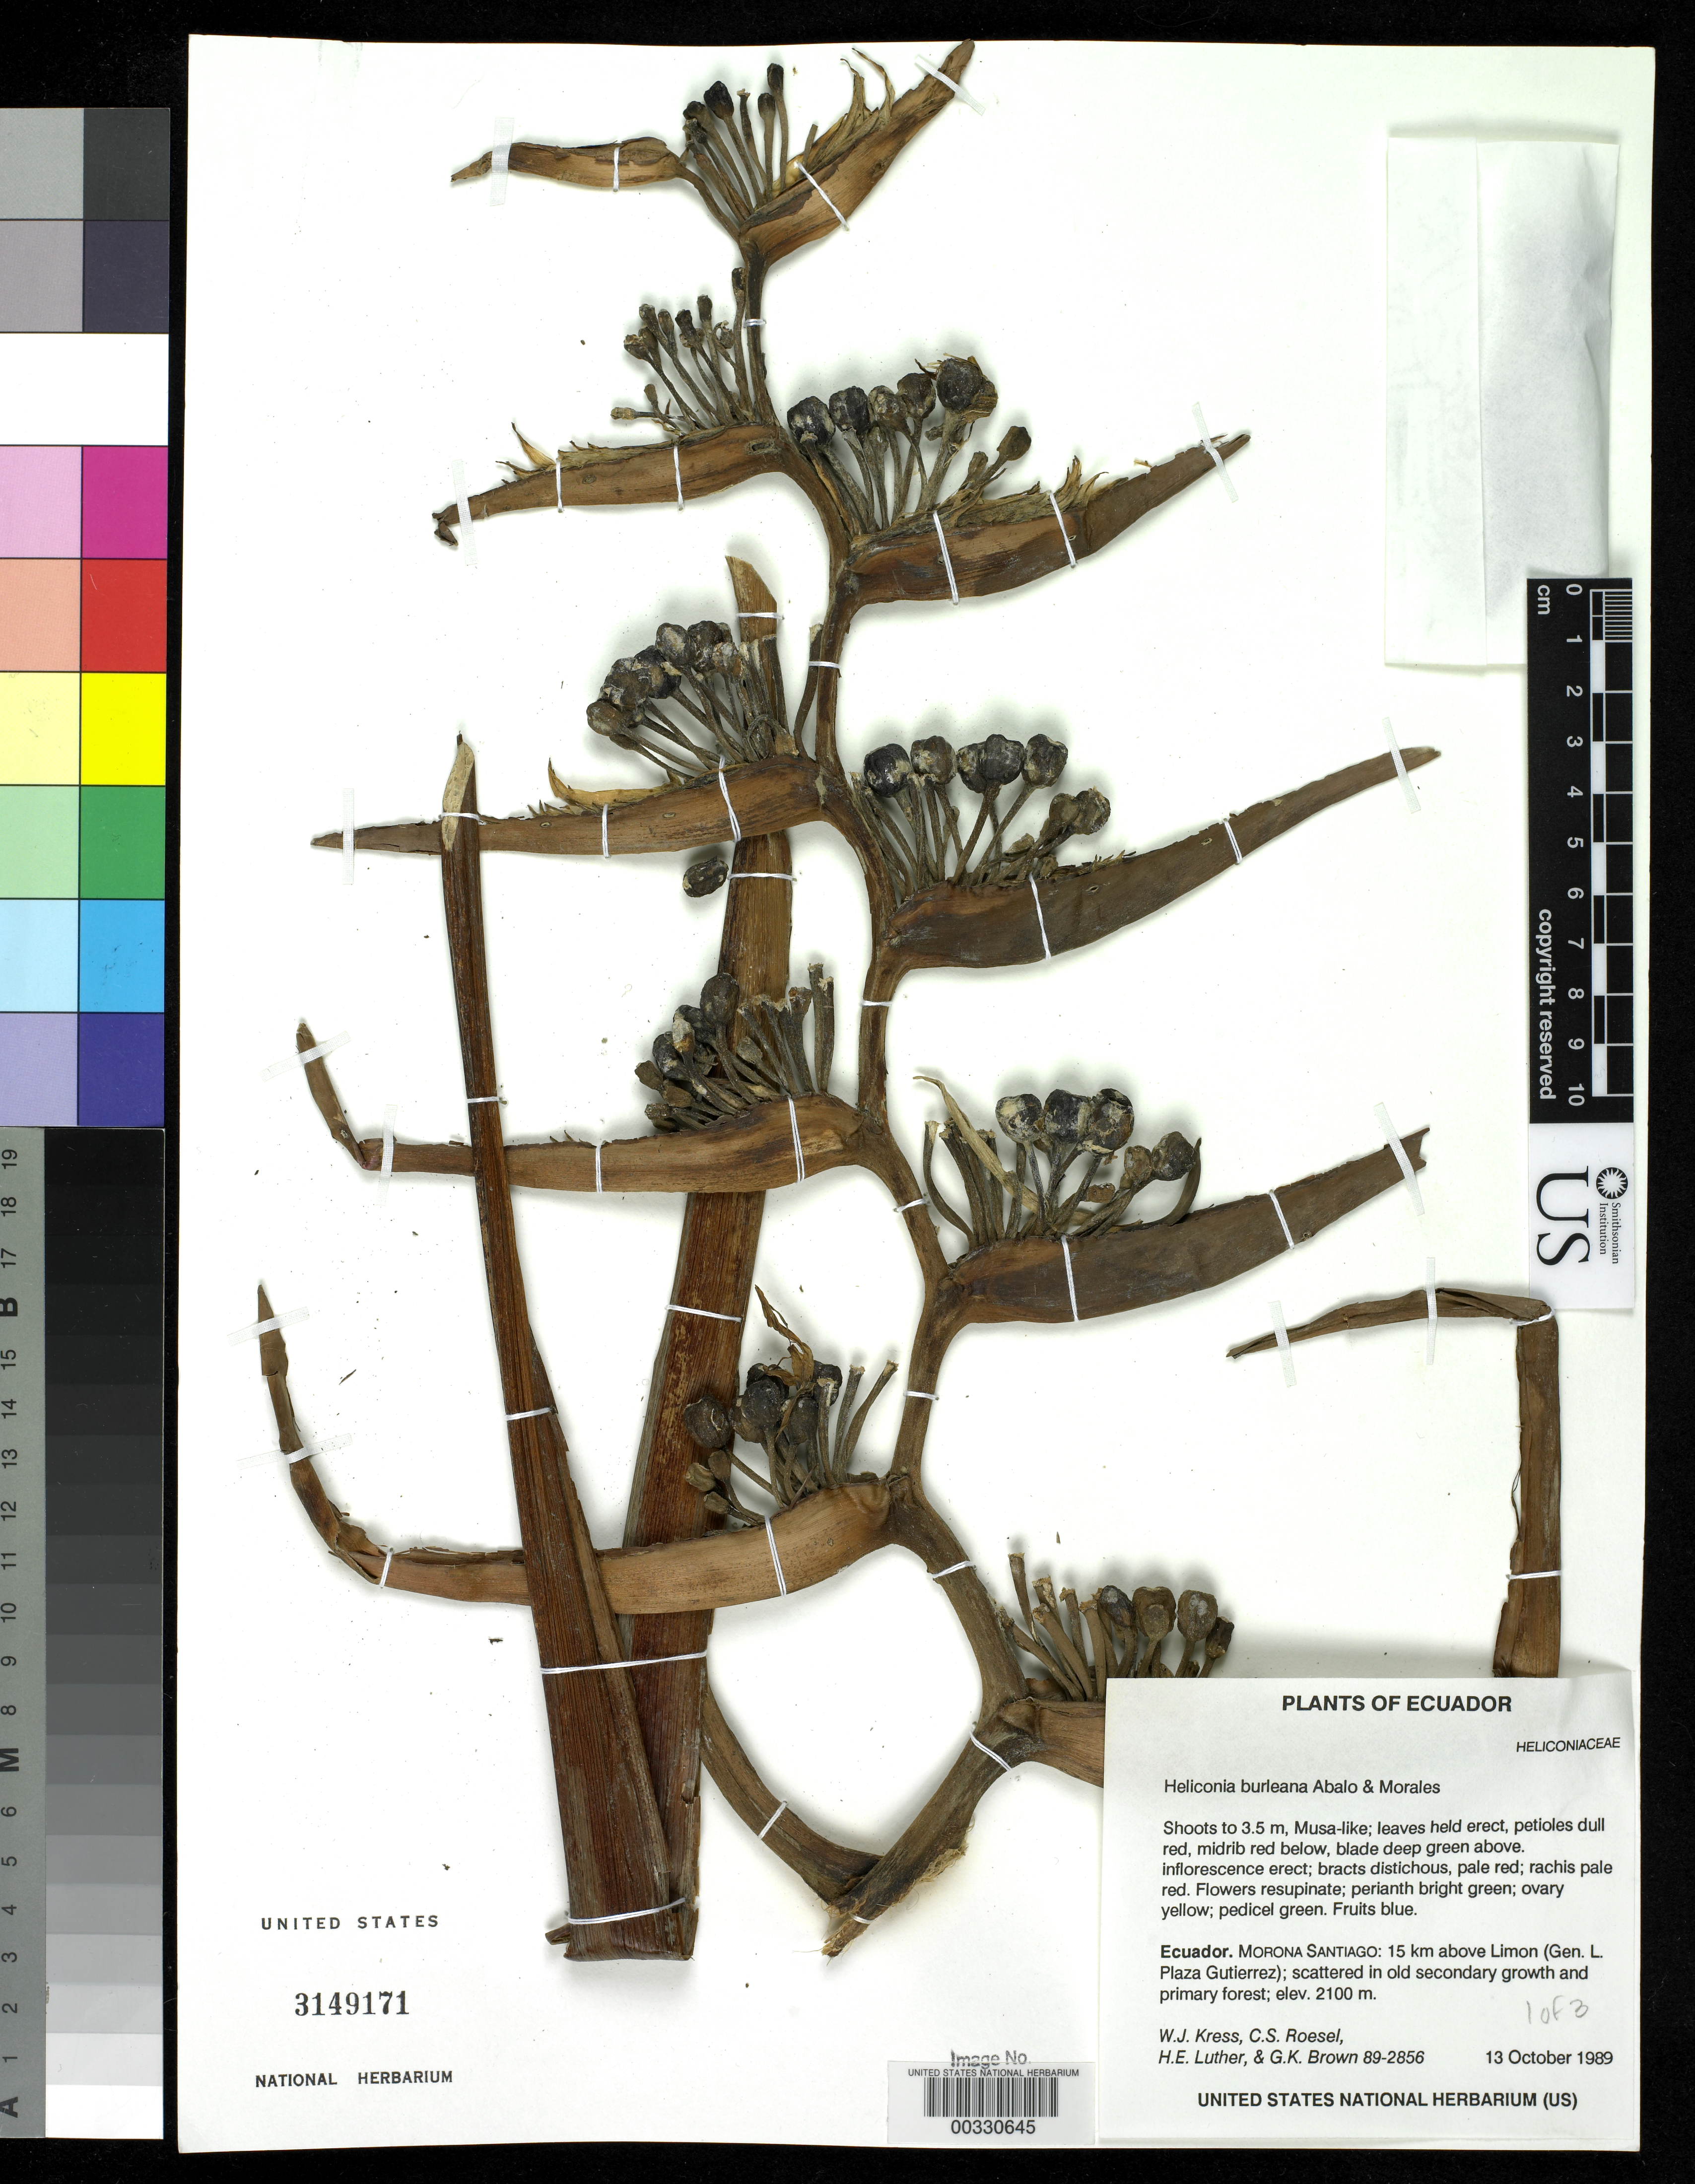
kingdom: Plantae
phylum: Tracheophyta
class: Liliopsida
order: Zingiberales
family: Heliconiaceae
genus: Heliconia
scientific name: Heliconia burleana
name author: Abalo & G. Morales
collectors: W. J. Kress, C. S. Roesel, Harry E. Luther & G. K. Brown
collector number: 89-2856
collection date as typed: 13 Oct 1989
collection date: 1989-10-13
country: Ecuador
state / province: Morona-Santiago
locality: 15 km above Limon (gen l. plaza Gutierrez)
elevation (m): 2100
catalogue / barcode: US 3149171